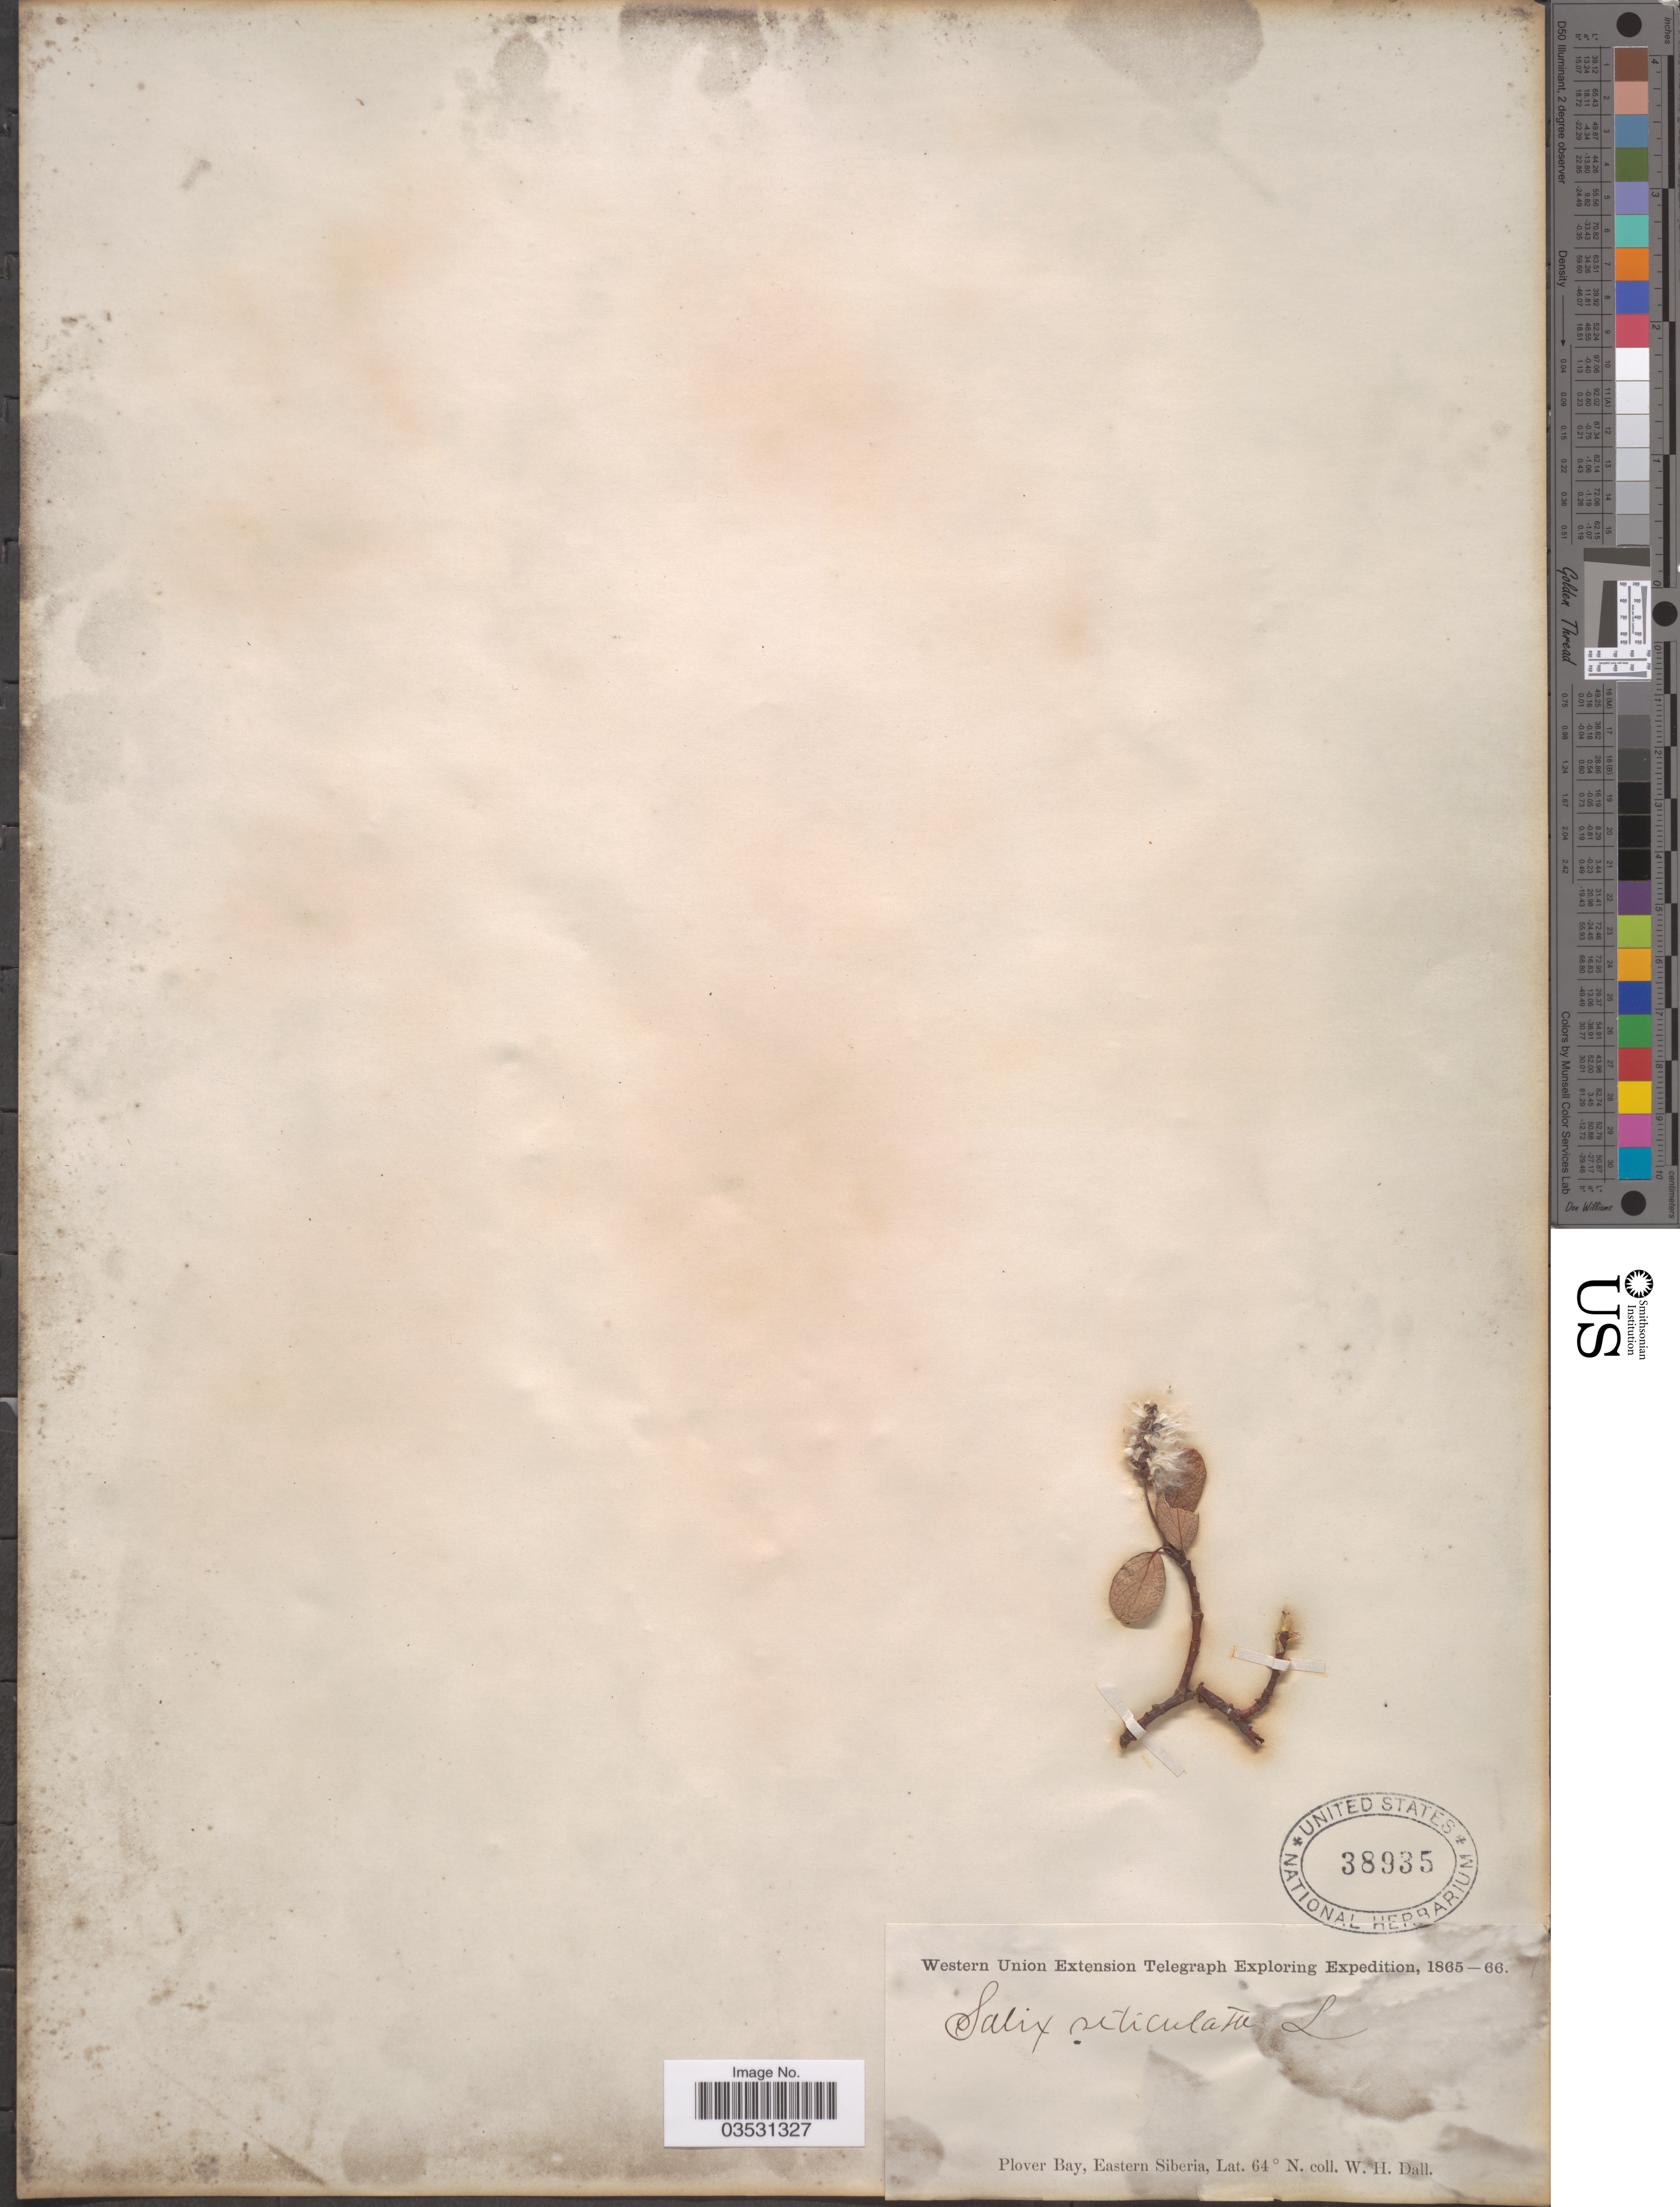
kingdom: Plantae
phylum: Tracheophyta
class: Magnoliopsida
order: Malpighiales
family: Salicaceae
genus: Salix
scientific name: Salix reticulata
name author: L.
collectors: W. Dall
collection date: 1865/1866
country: Russian Federation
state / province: Chukotka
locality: Plover Bay, Eastern Siberia.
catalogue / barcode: US 38935